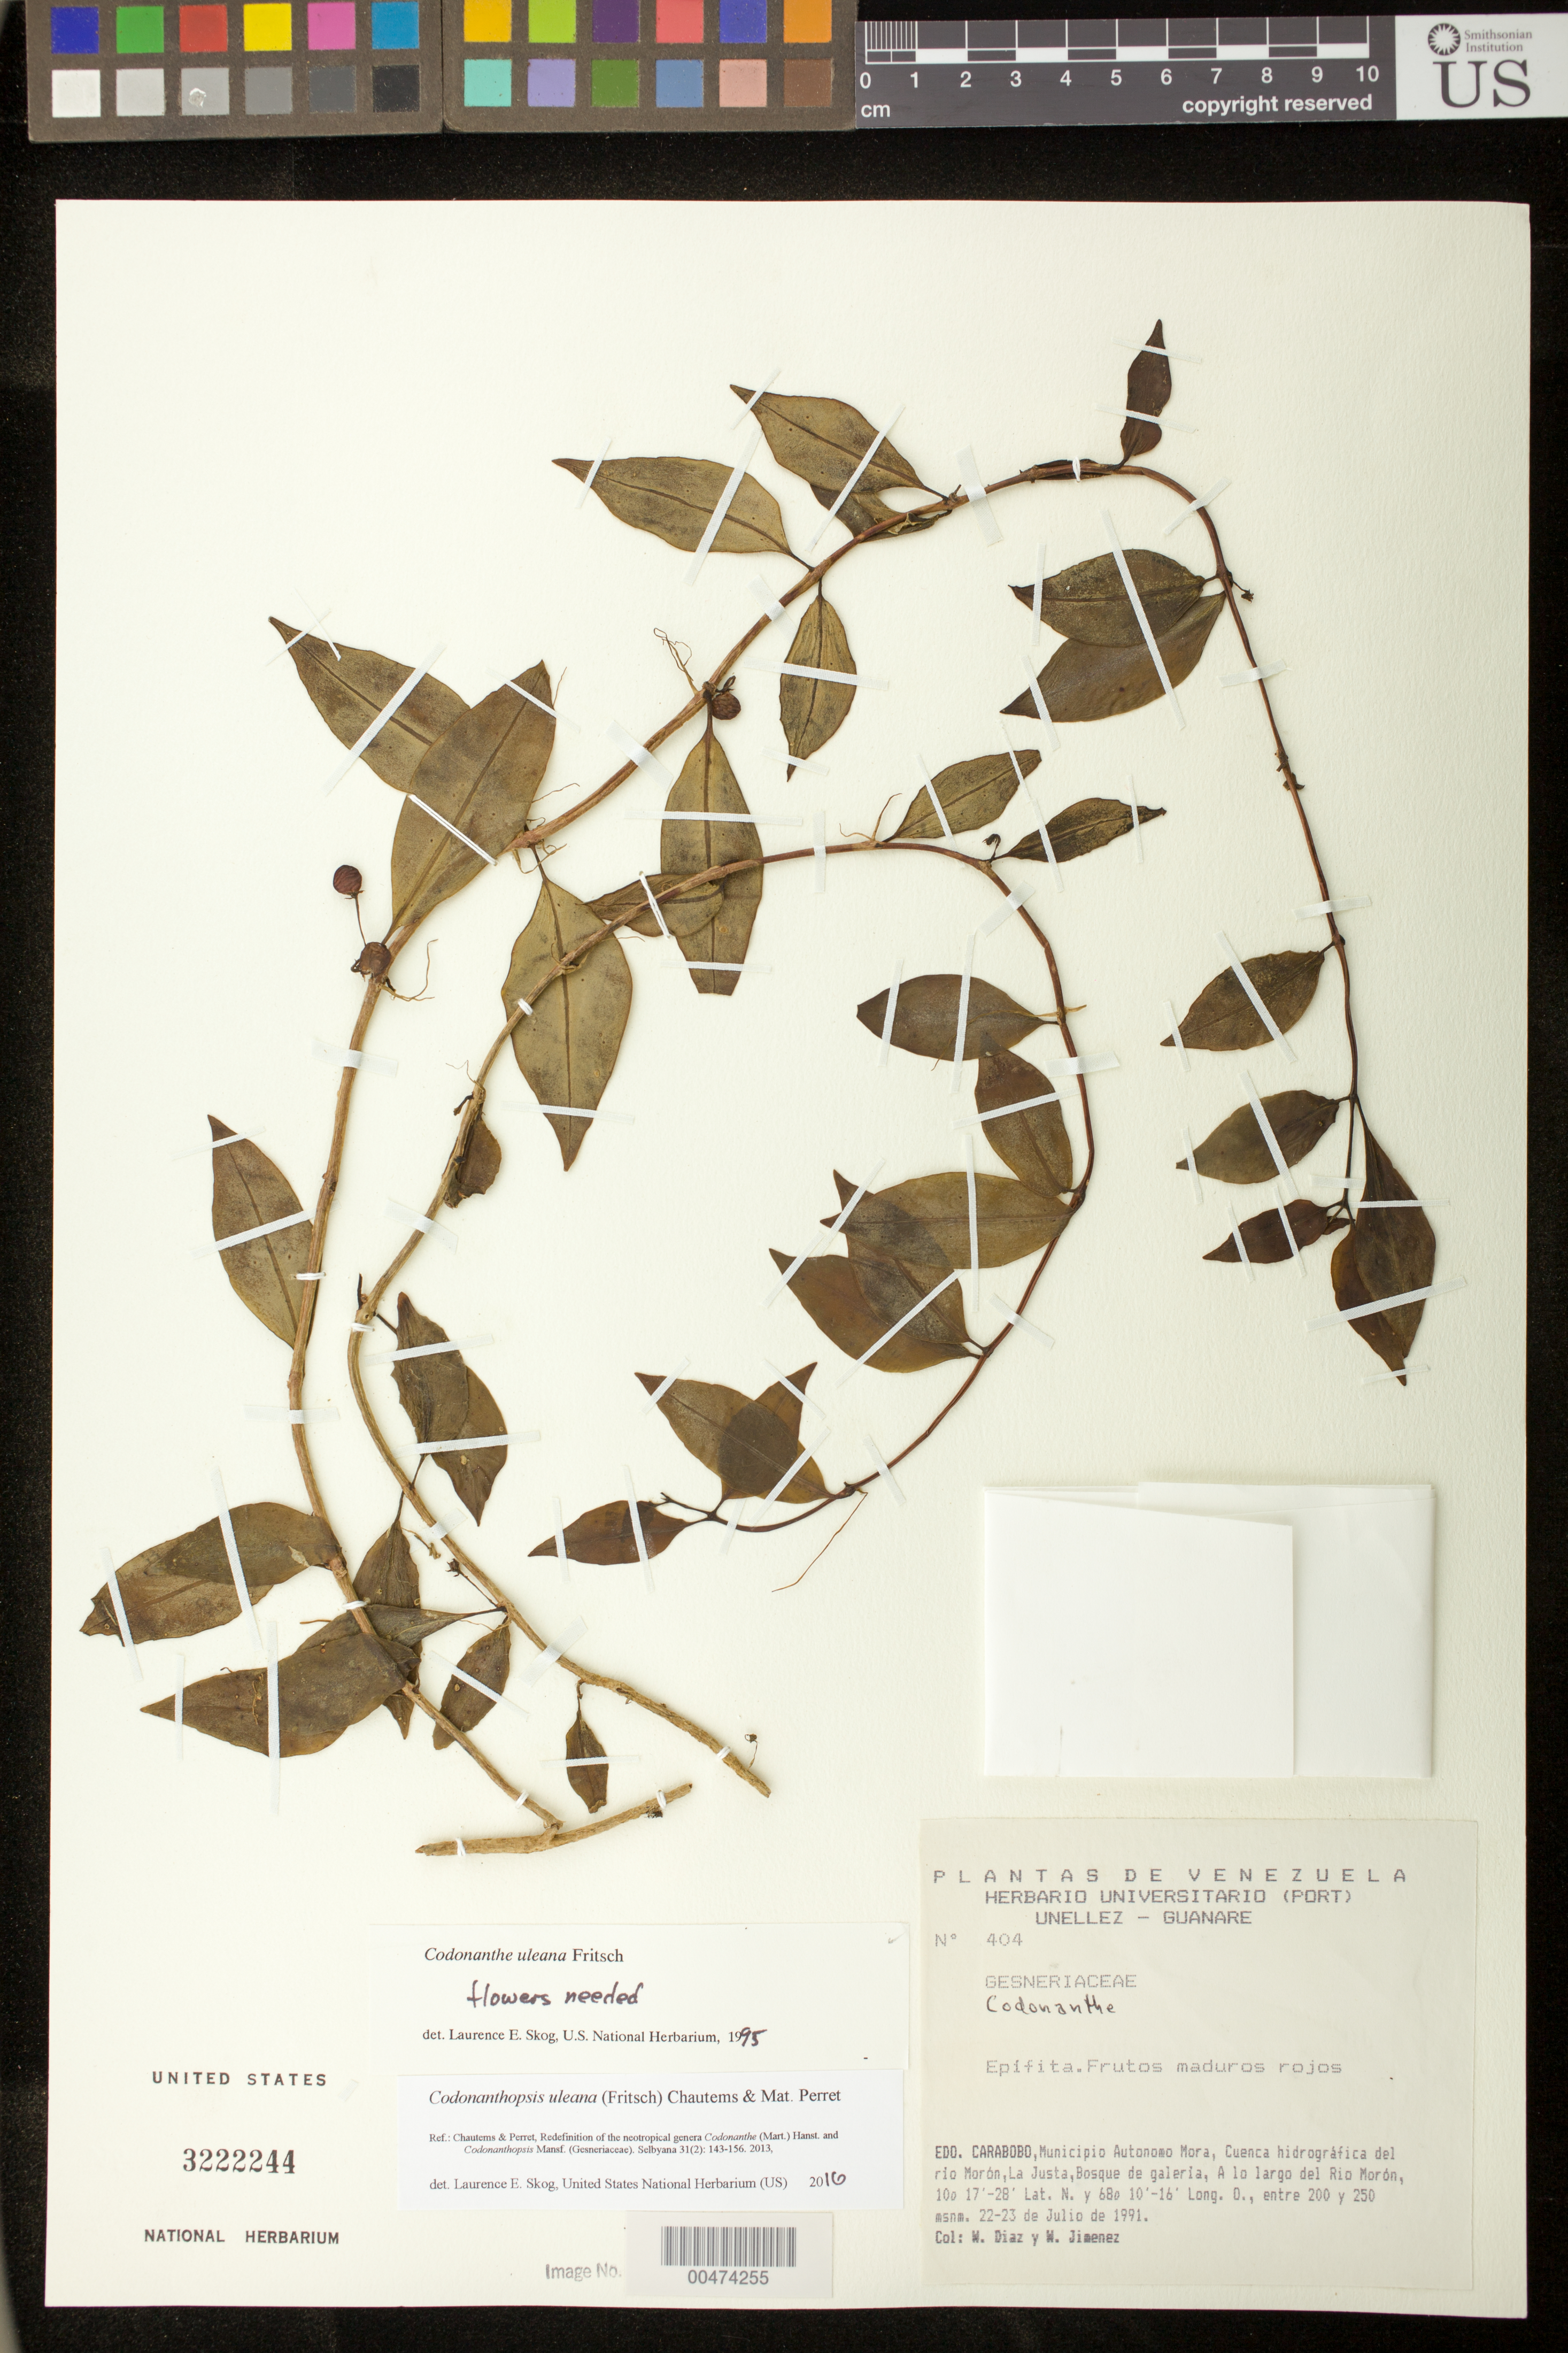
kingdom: Plantae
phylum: Tracheophyta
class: Magnoliopsida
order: Lamiales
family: Gesneriaceae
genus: Codonanthopsis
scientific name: Codonanthopsis uleana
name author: (Fritsch) Chautems & Mat.Perret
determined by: Skog, Laurence E.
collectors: W. Díaz P. & W. Jimenez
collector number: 404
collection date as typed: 22-23 Jul 1991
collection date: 1991-07-22/1991-07-23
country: Venezuela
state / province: Carabobo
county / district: Juan José Mora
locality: Autonomo Mora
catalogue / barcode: US 3222244